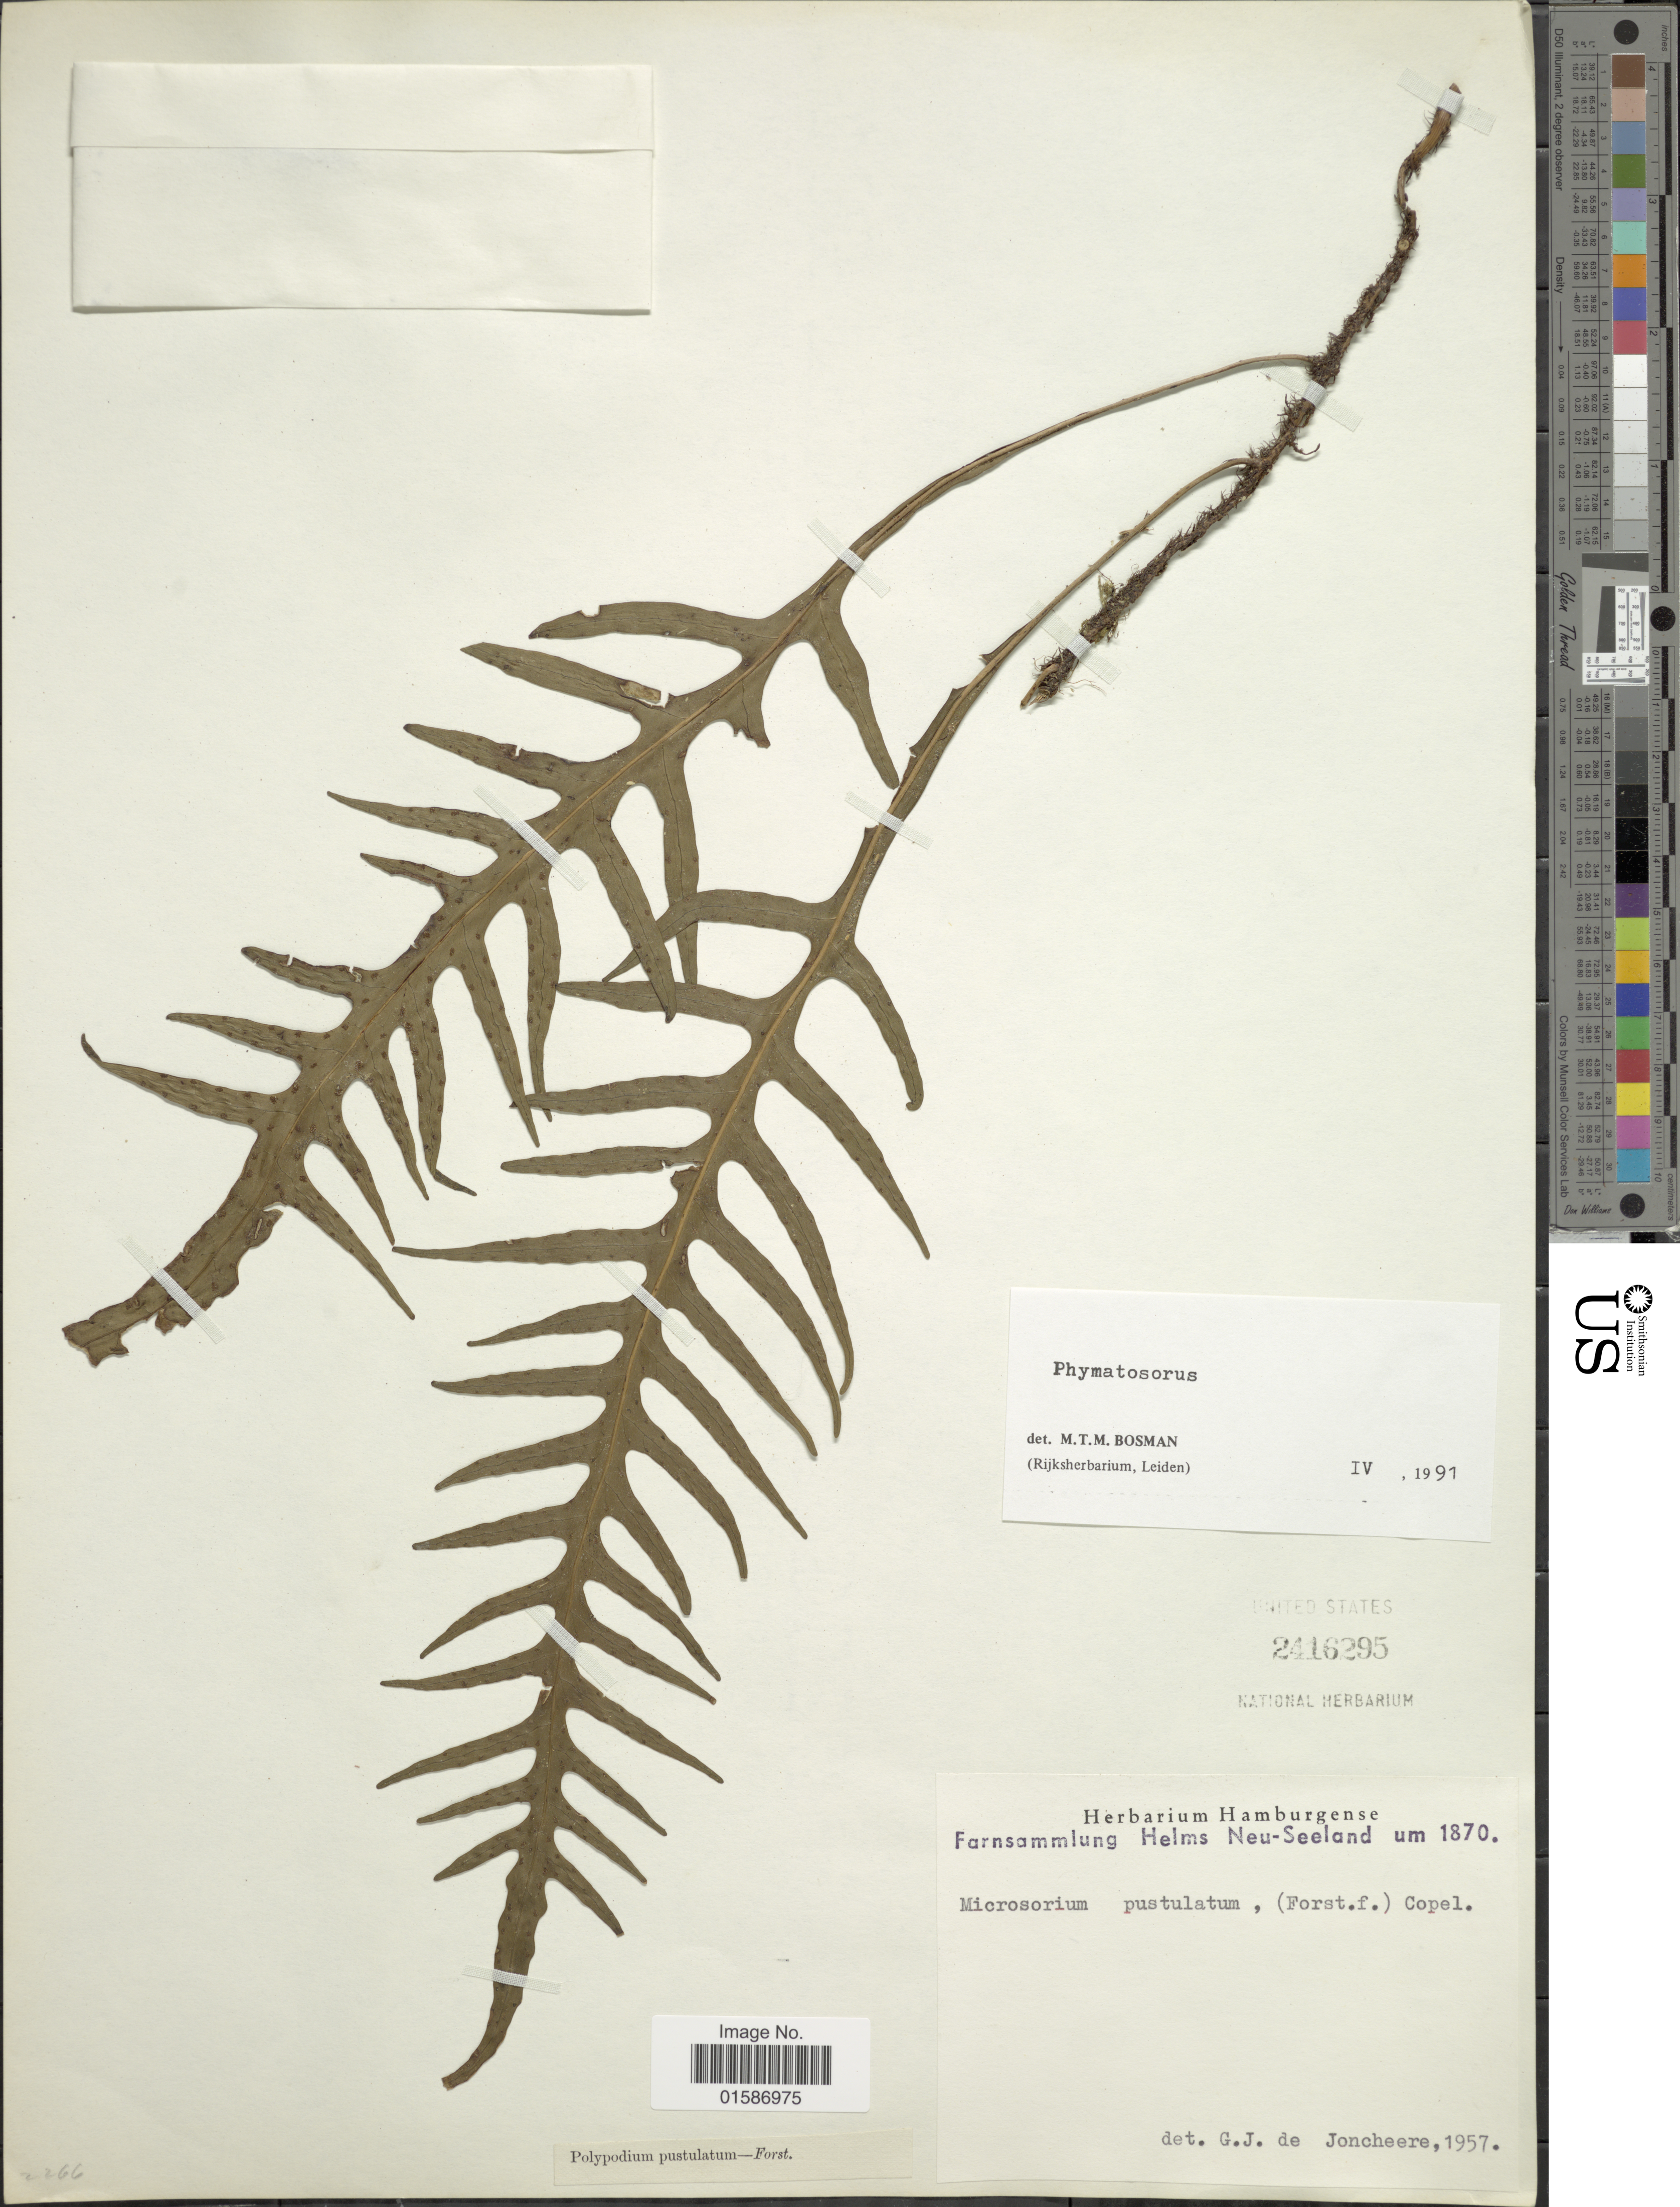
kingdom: Plantae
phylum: Tracheophyta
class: Polypodiopsida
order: Polypodiales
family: Polypodiaceae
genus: Microsorum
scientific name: Microsorum scandens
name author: Tindale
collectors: Helms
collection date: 1870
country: New Zealand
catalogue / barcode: US 2416295